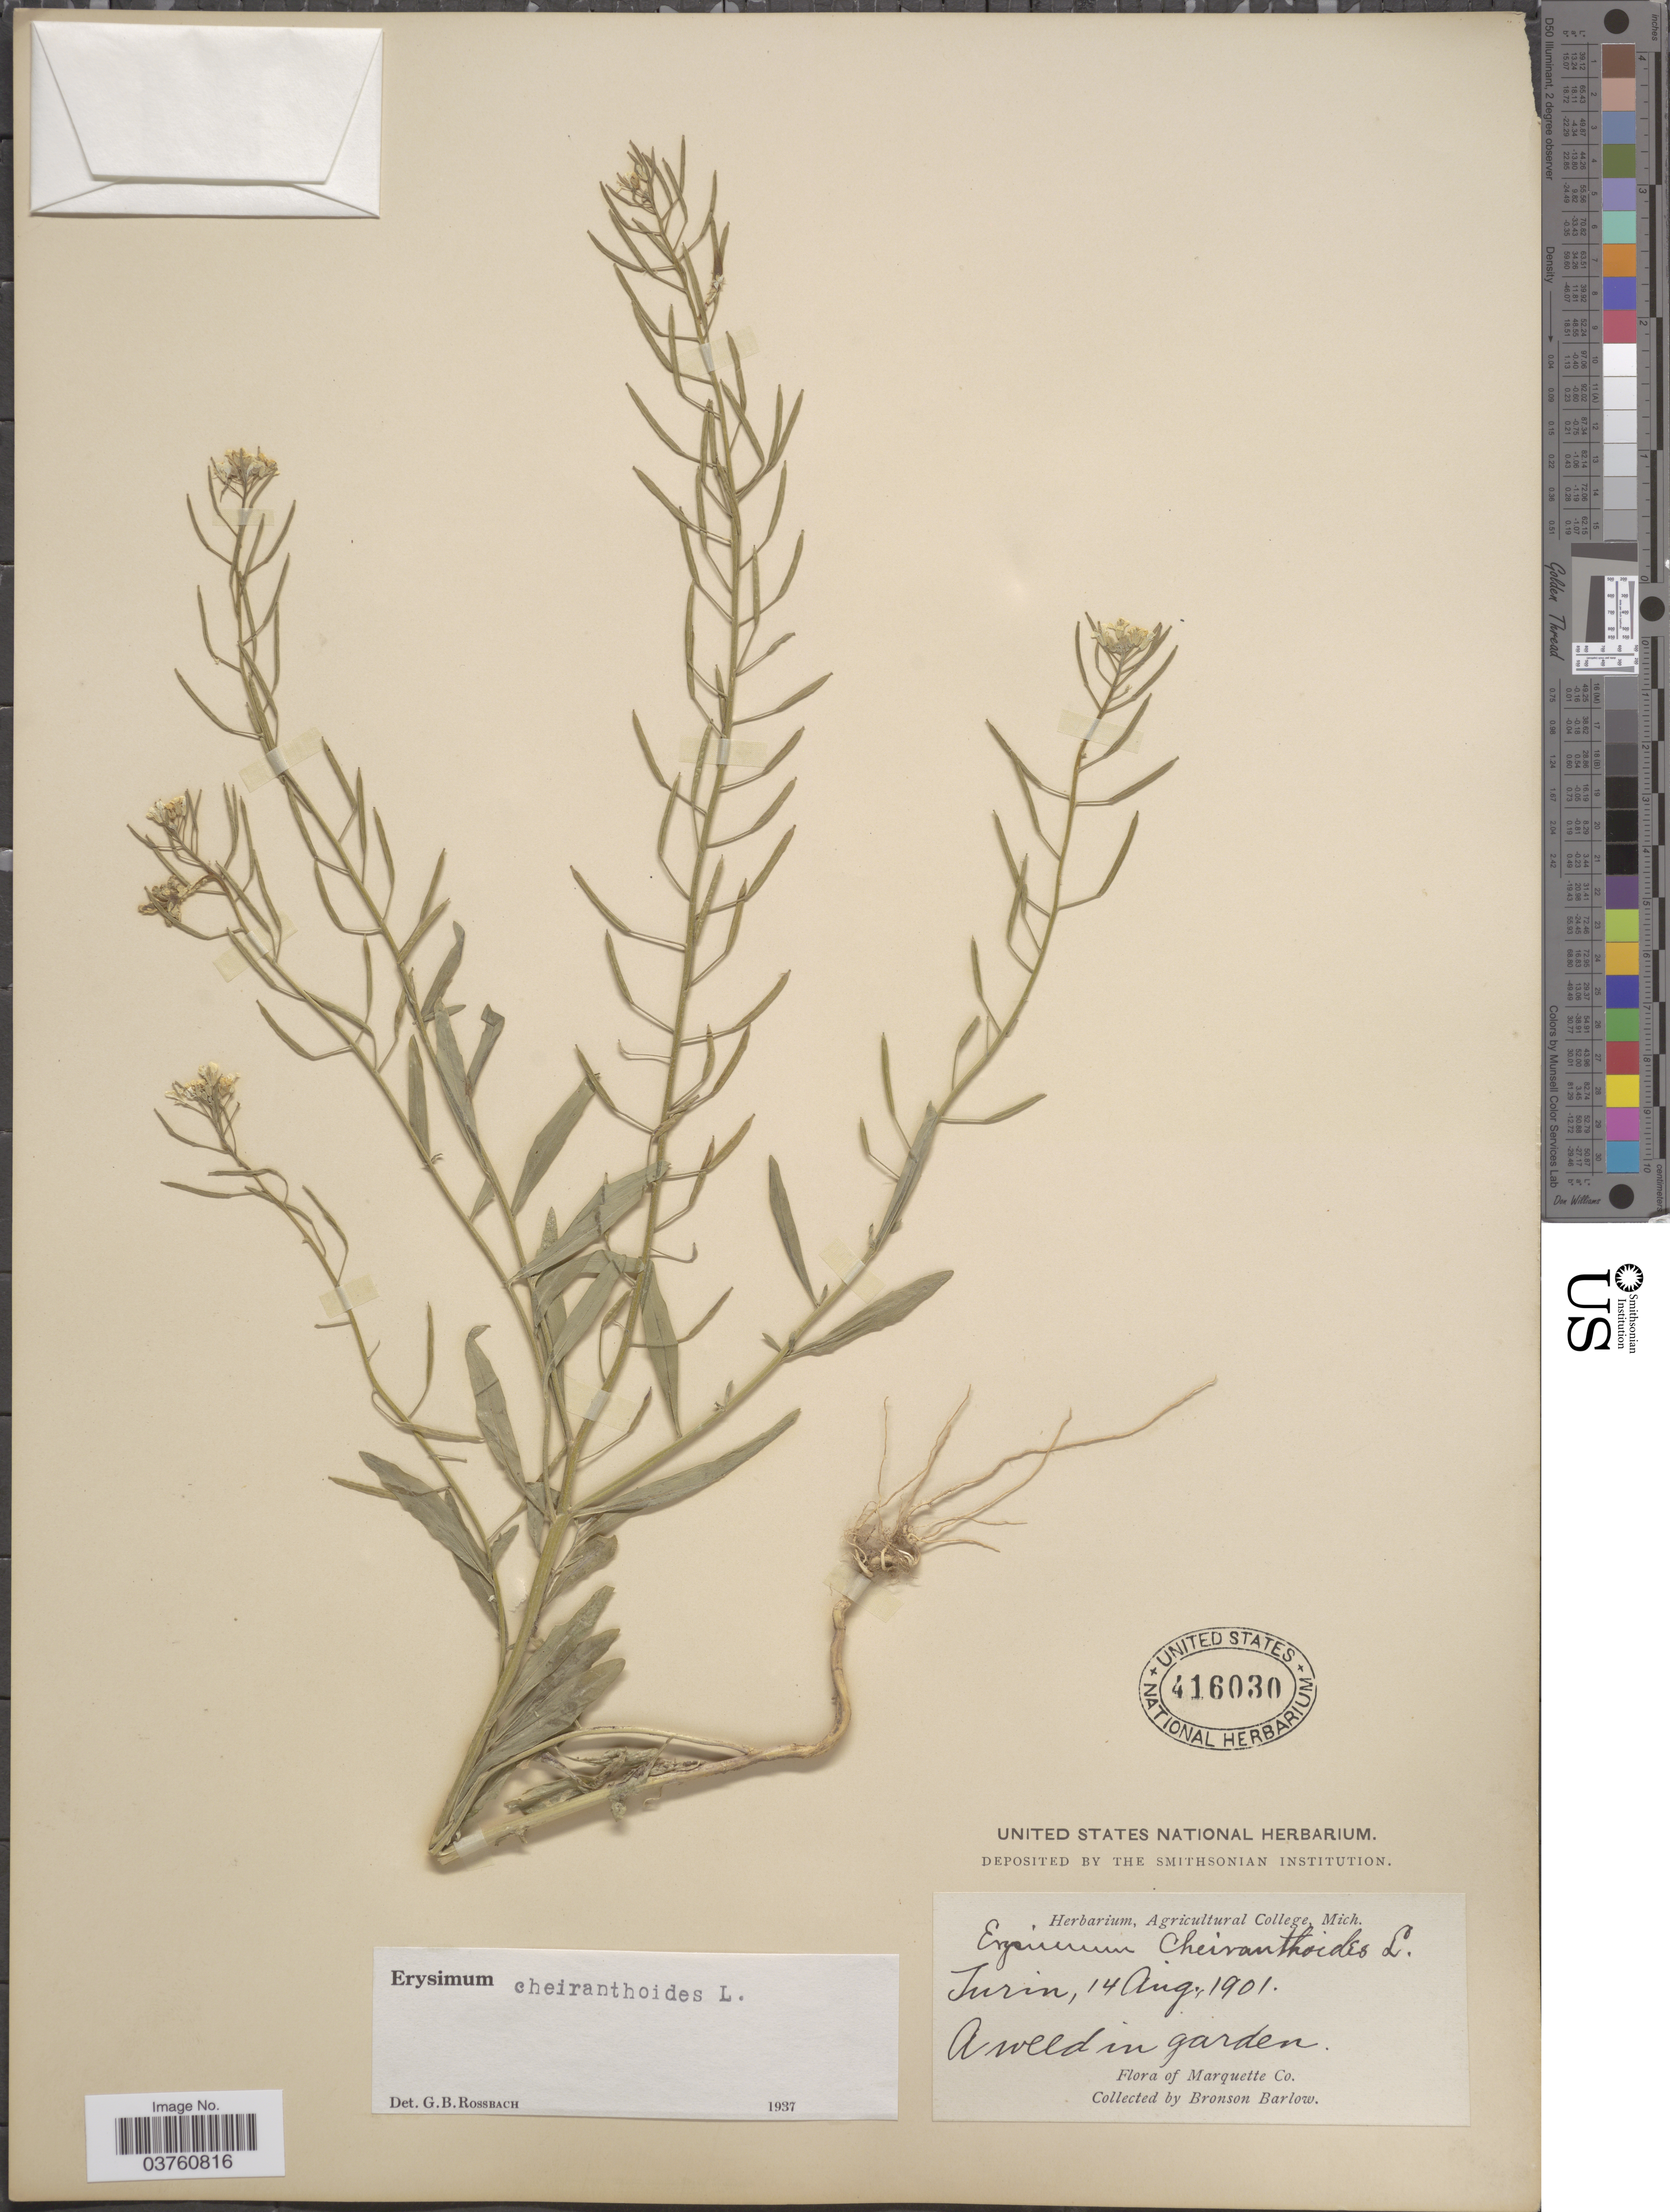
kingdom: Plantae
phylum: Tracheophyta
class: Magnoliopsida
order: Brassicales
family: Brassicaceae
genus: Erysimum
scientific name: Erysimum cheiranthoides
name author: L.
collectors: Barlow, B.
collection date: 1901-08-14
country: United States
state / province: Michigan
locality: Turin. Marquette Co.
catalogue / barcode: US 416030